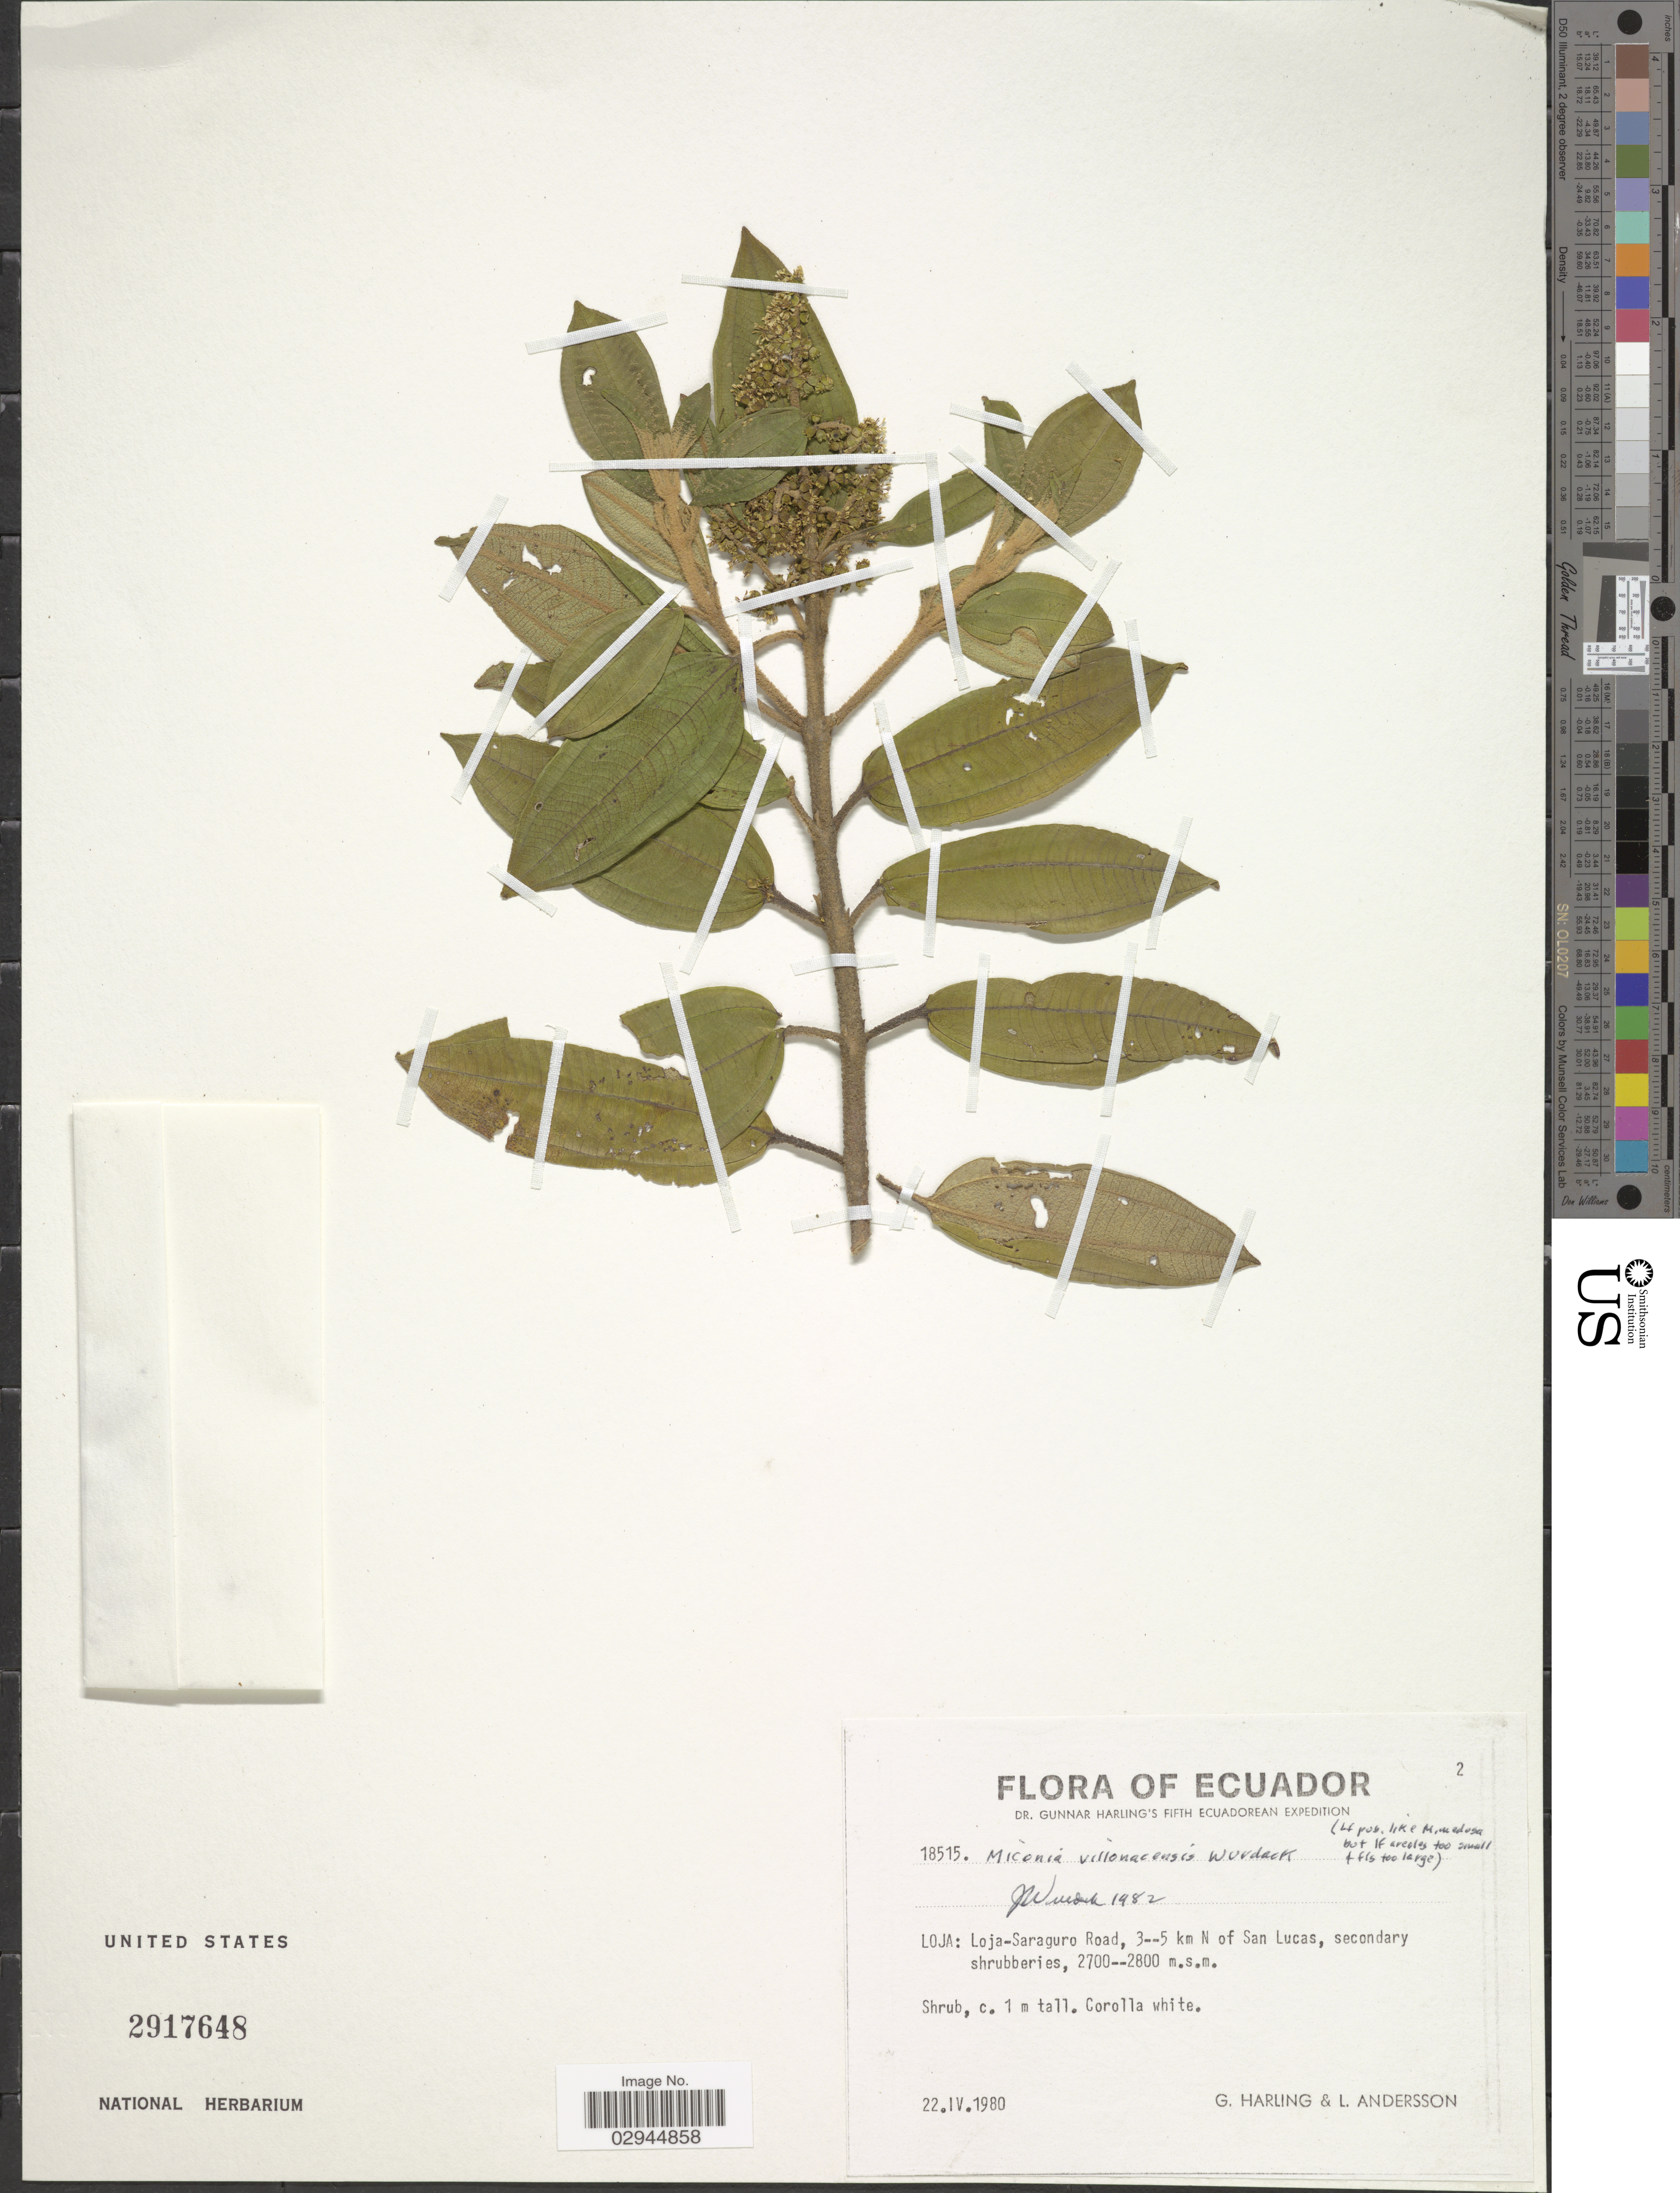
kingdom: Plantae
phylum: Tracheophyta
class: Magnoliopsida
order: Myrtales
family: Melastomataceae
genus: Miconia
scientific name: Miconia villonacensis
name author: Wurdack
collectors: G. Harling & L. Andersson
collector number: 18515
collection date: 1980-04-22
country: Ecuador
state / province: Loja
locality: Loja-Saraguro Road, 3--5 km N of San Lucas.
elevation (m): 2700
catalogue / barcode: US 2917648